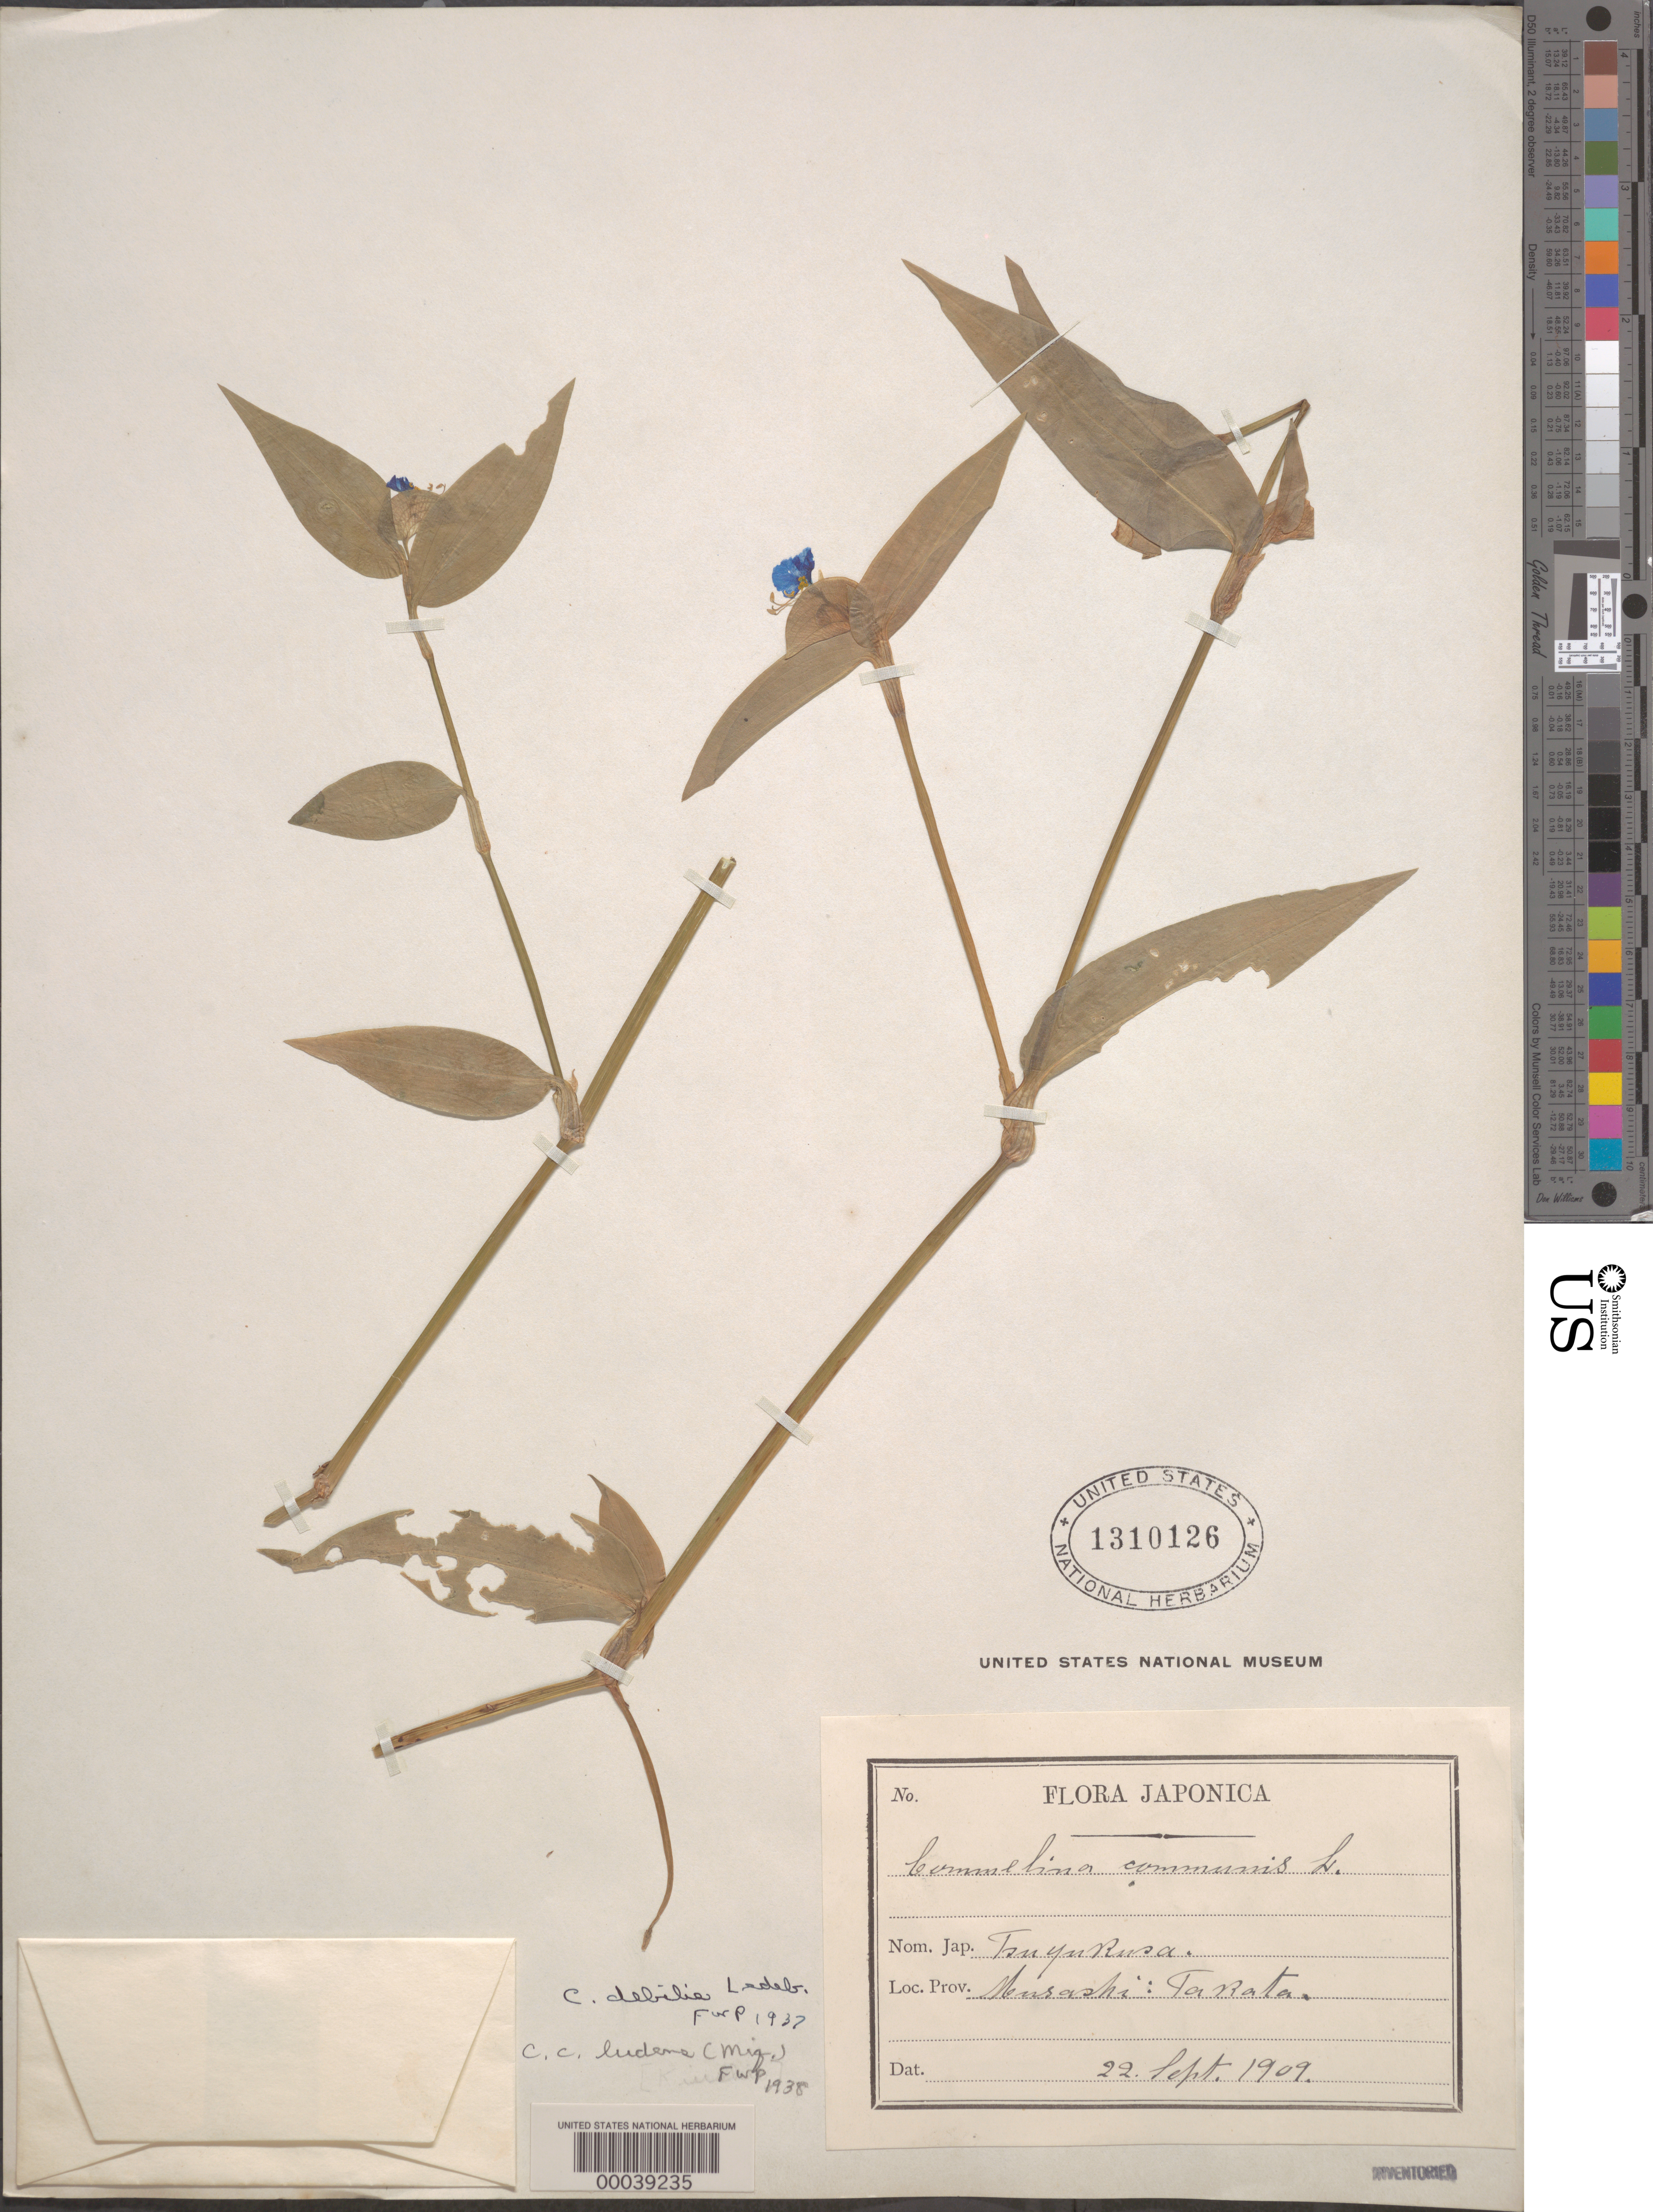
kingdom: Plantae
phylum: Tracheophyta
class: Liliopsida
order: Commelinales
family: Commelinaceae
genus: Commelina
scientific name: Commelina communis var. ludens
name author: (Miq.) C.B. Clarke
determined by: Pennell, F. W.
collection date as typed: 22 Sep 1909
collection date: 1909-09-22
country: Japan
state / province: Niigata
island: Honshu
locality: Takata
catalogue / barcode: US 1310126